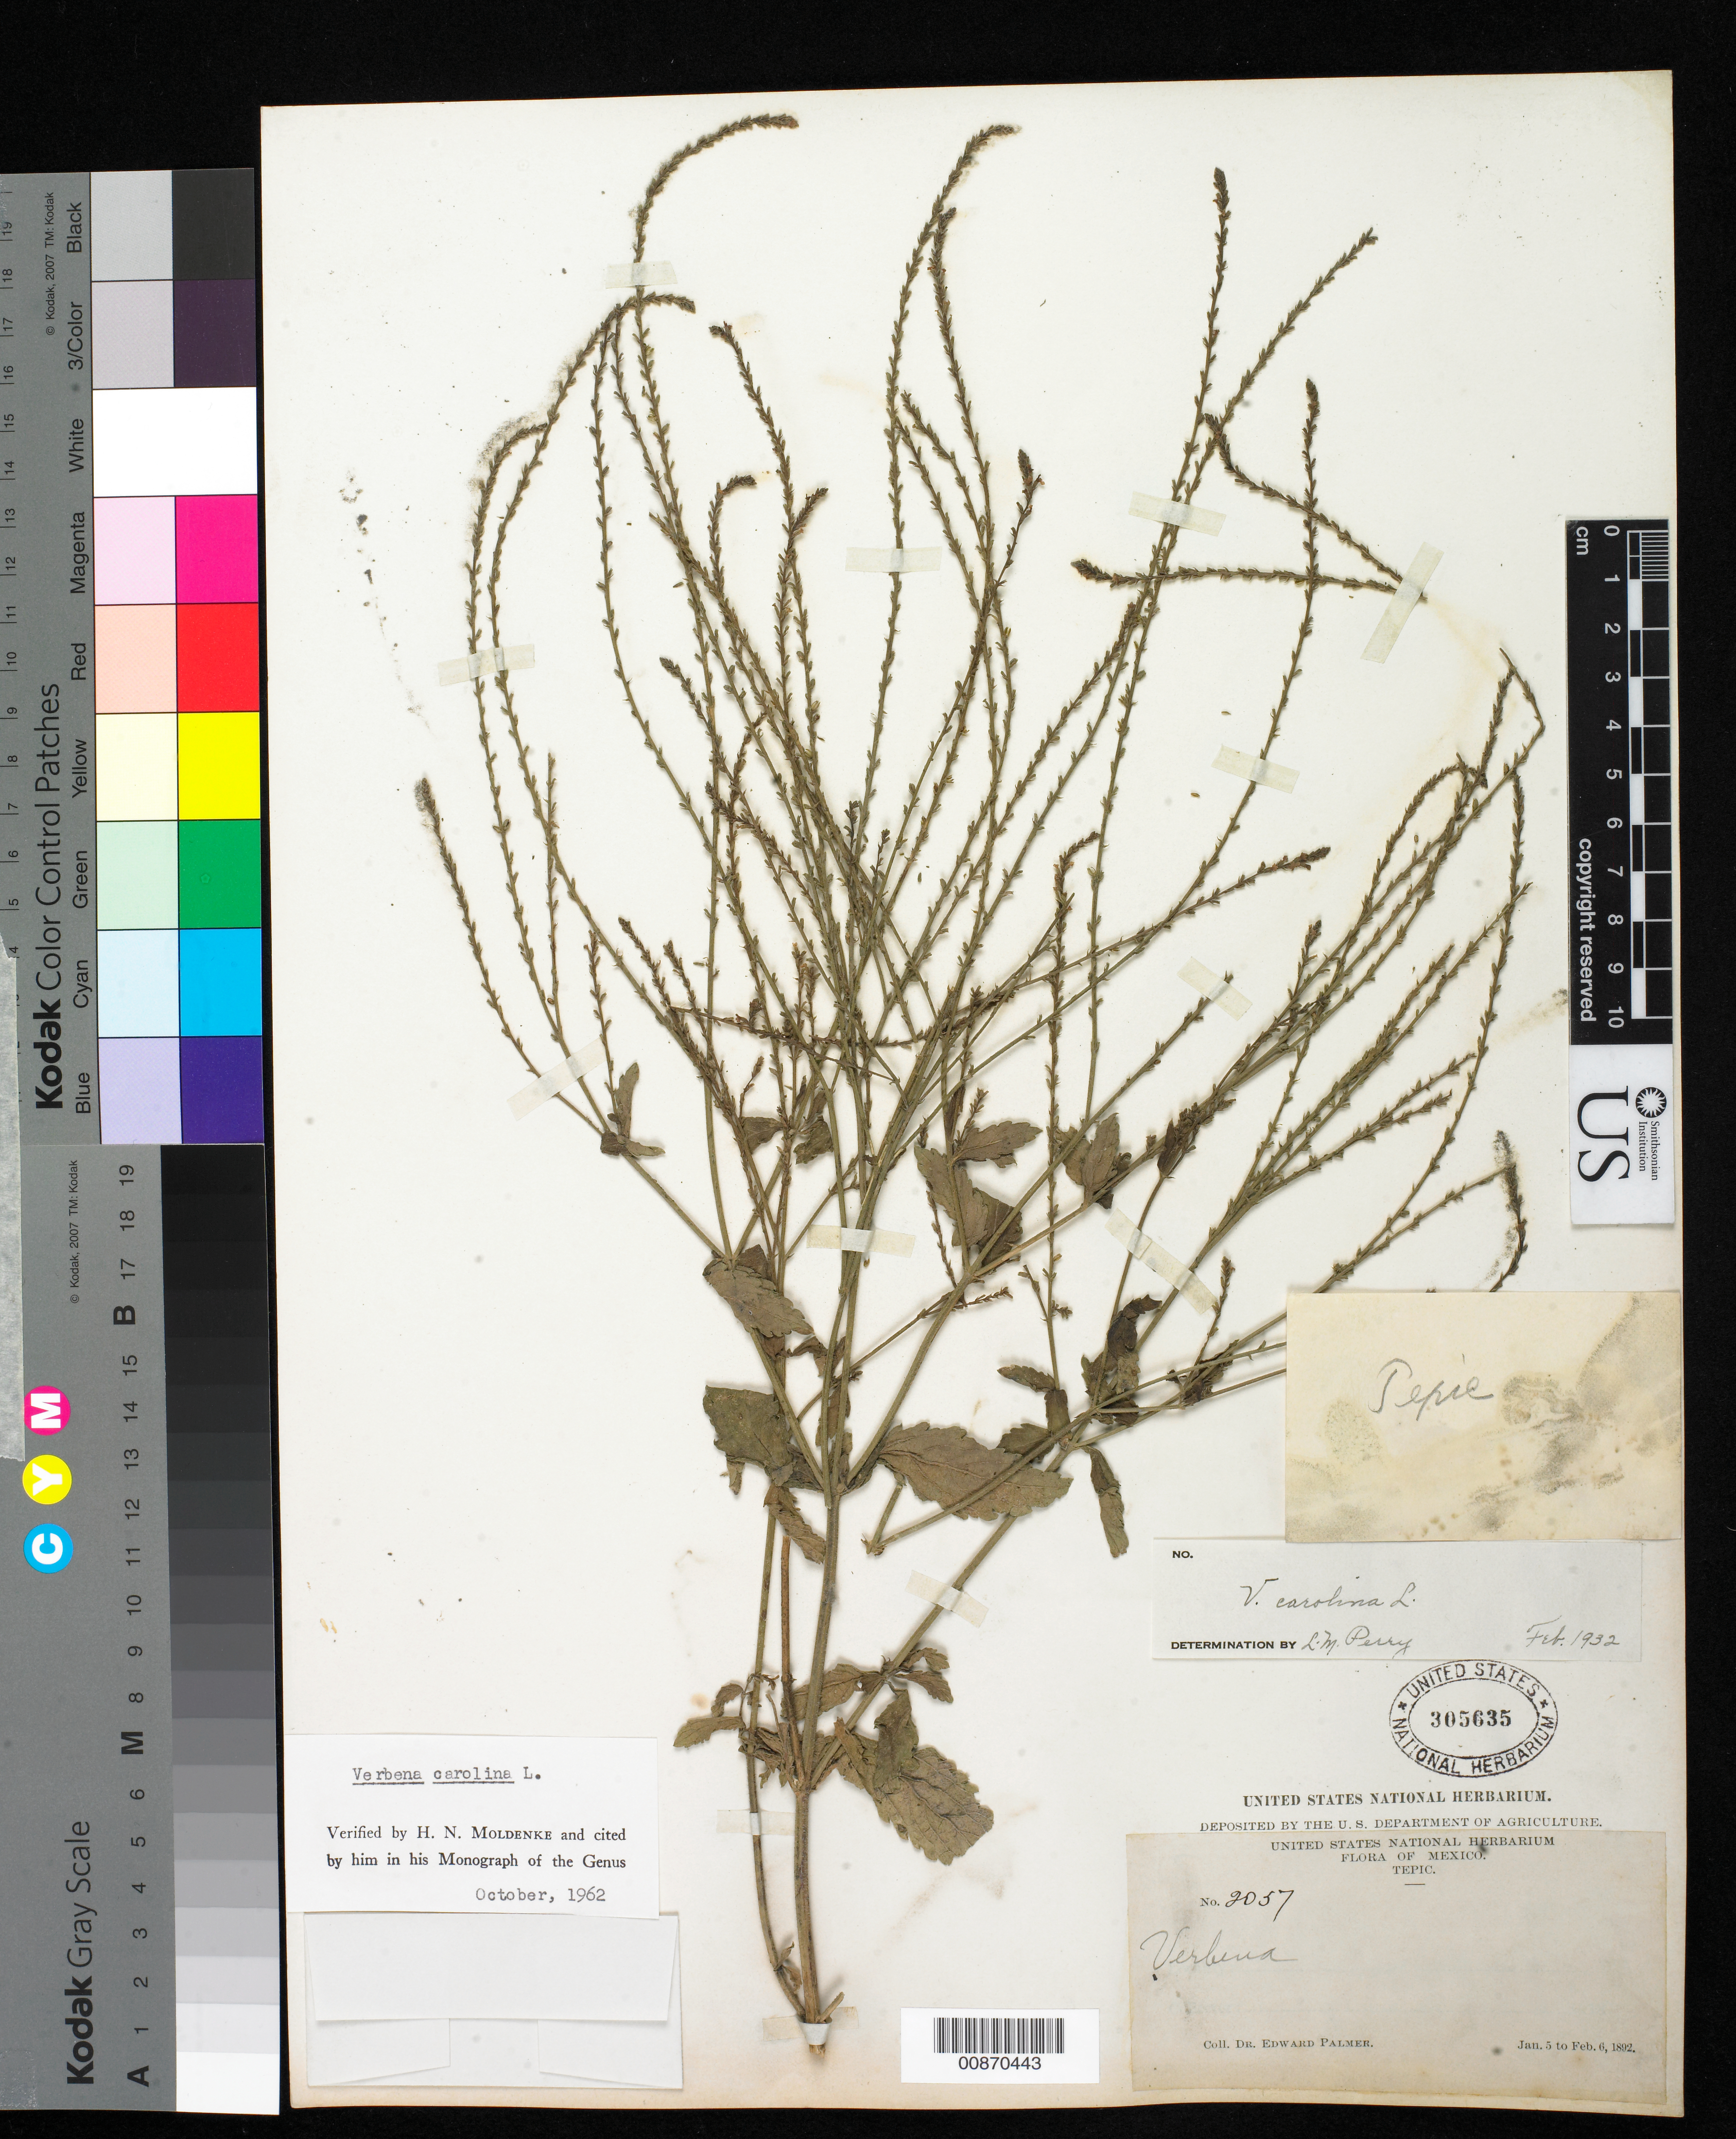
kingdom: Plantae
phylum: Tracheophyta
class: Magnoliopsida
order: Lamiales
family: Verbenaceae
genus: Verbena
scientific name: Verbena carolina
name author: L.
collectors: E. Palmer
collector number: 2057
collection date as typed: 05 Jan 1892 to 06 Feb 1892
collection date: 1892-01-05/1892-02-06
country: Mexico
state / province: Nayarit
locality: Tepic, Nayarit.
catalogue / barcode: US 305635